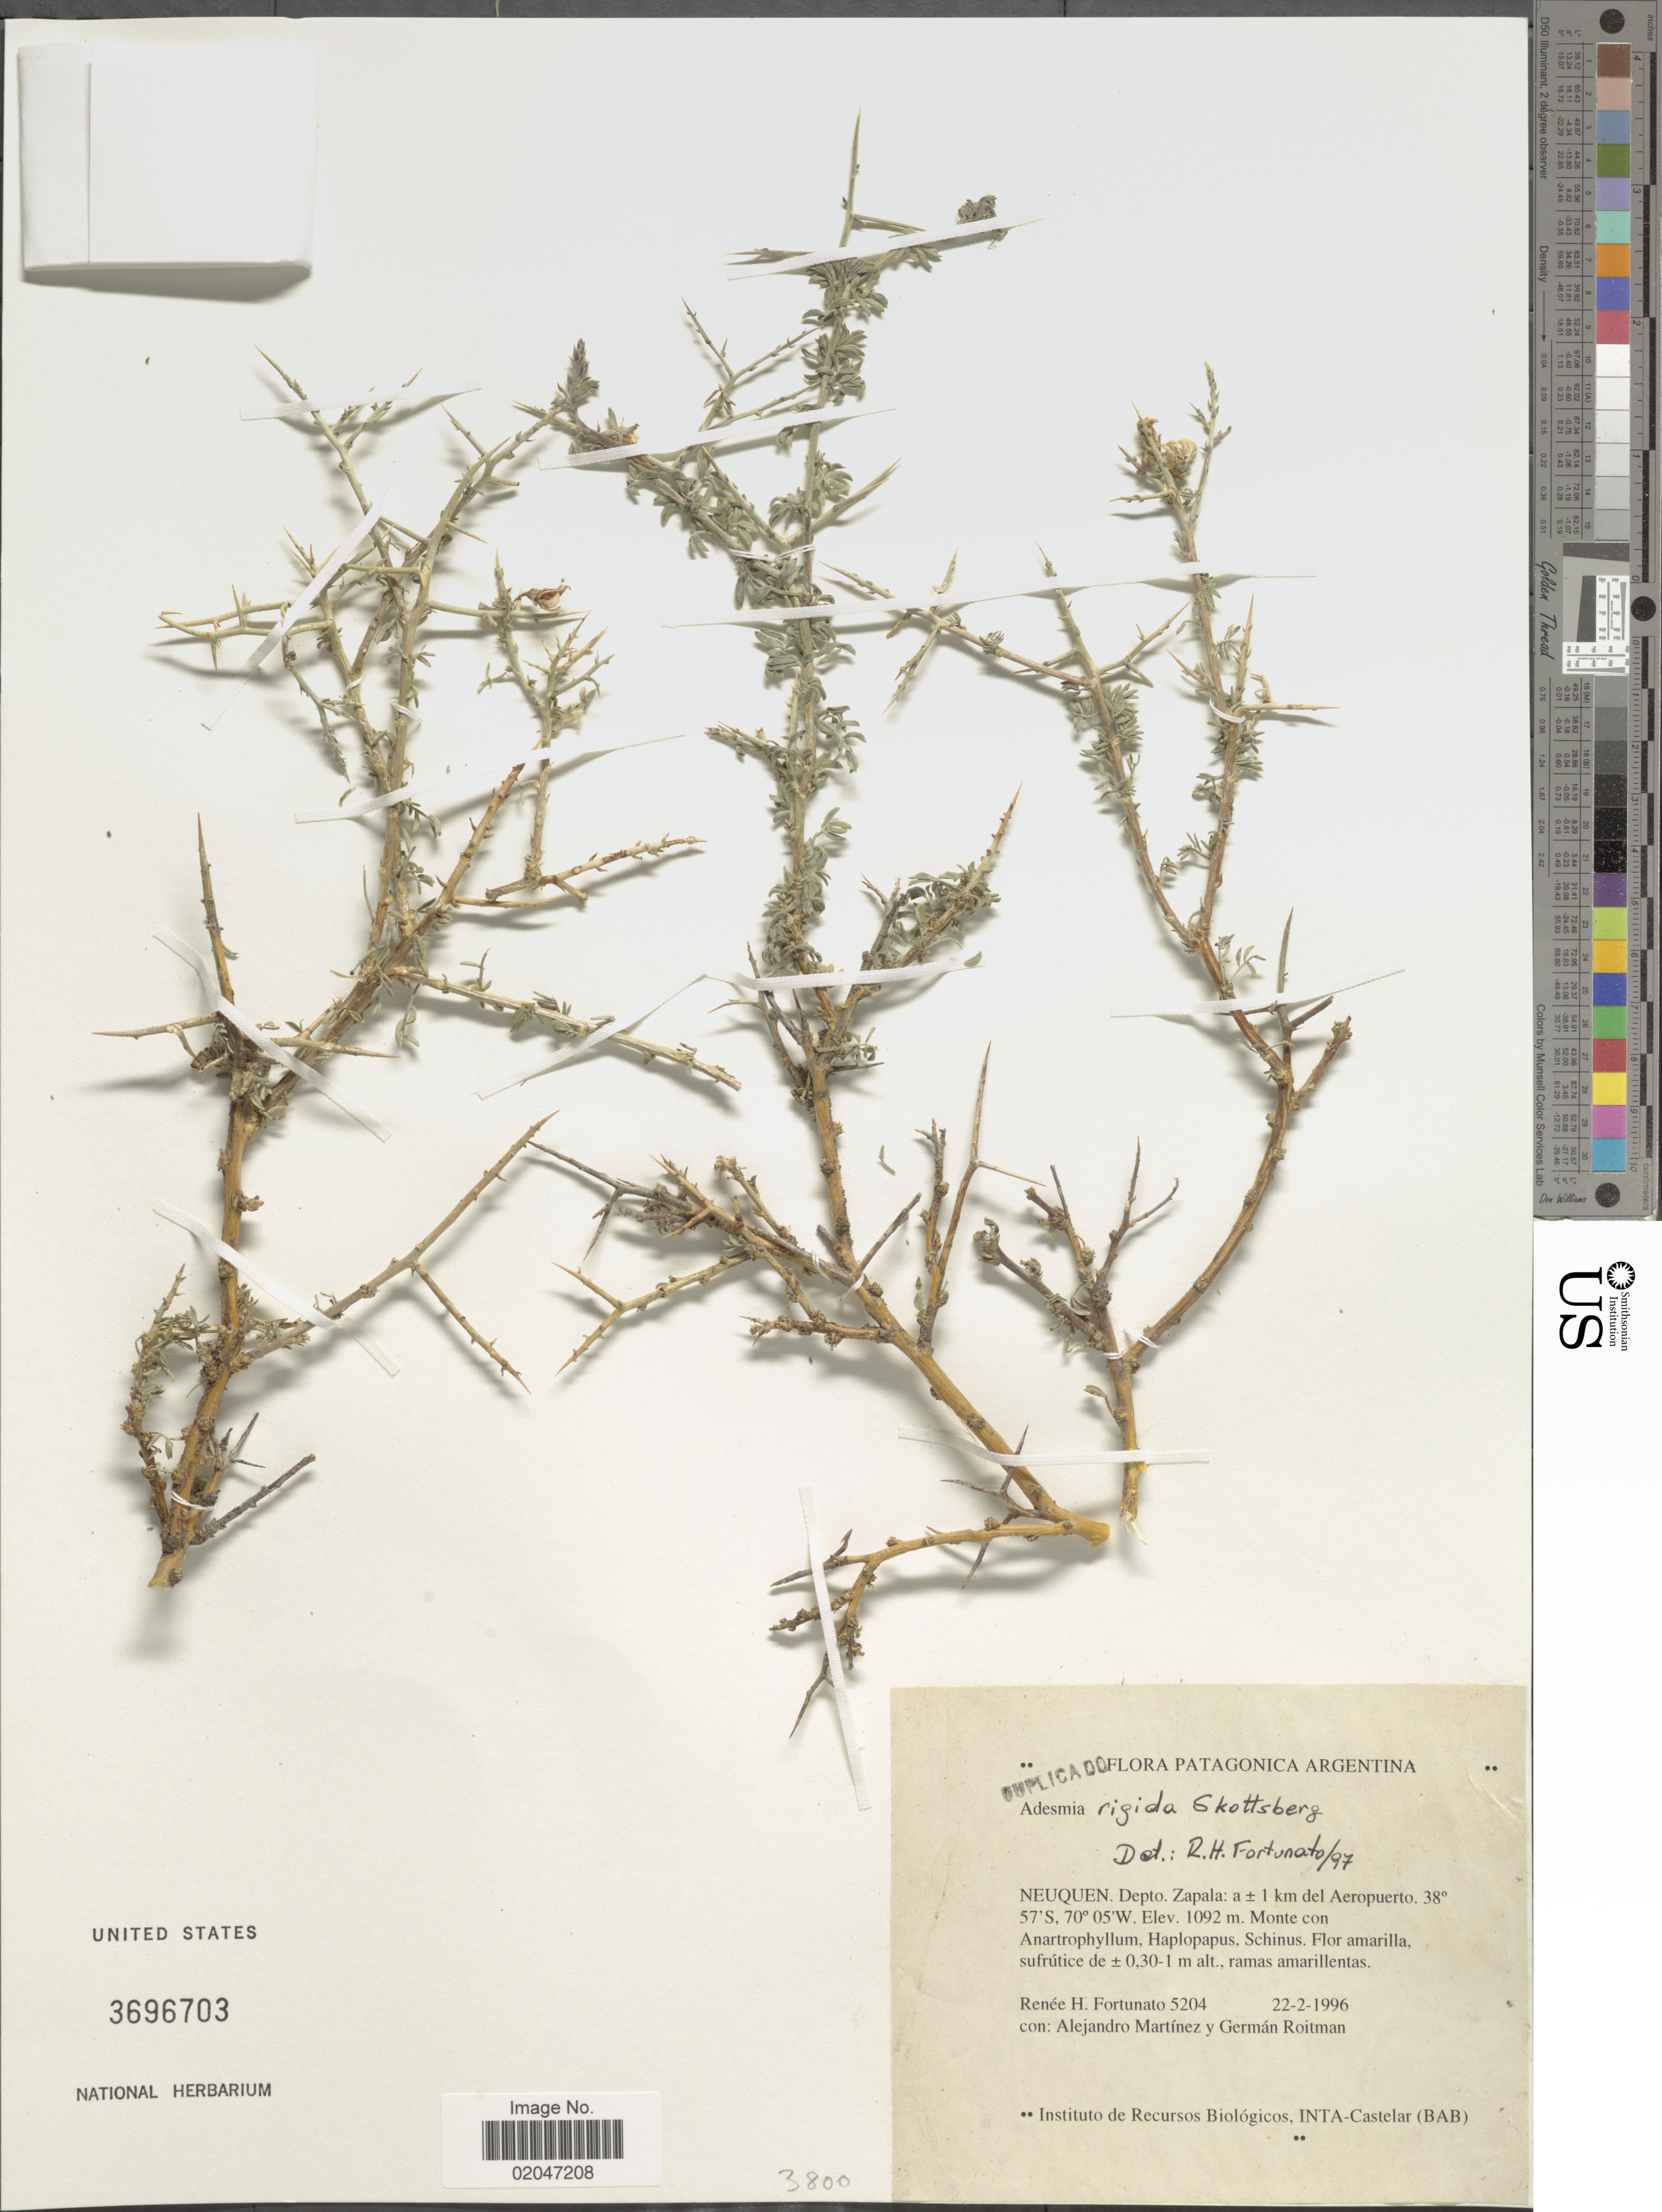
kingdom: Plantae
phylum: Tracheophyta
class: Magnoliopsida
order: Fabales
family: Fabaceae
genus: Adesmia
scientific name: Adesmia rigida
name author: Skottsb.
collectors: R. H. Fortunato, A. Martínez & G. Roitman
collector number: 5204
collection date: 1996-02-22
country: Argentina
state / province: Neuquen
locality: Neuquen. Depto Zapala: a ± 1 km del Aeropuerto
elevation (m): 1092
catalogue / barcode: US 3696703